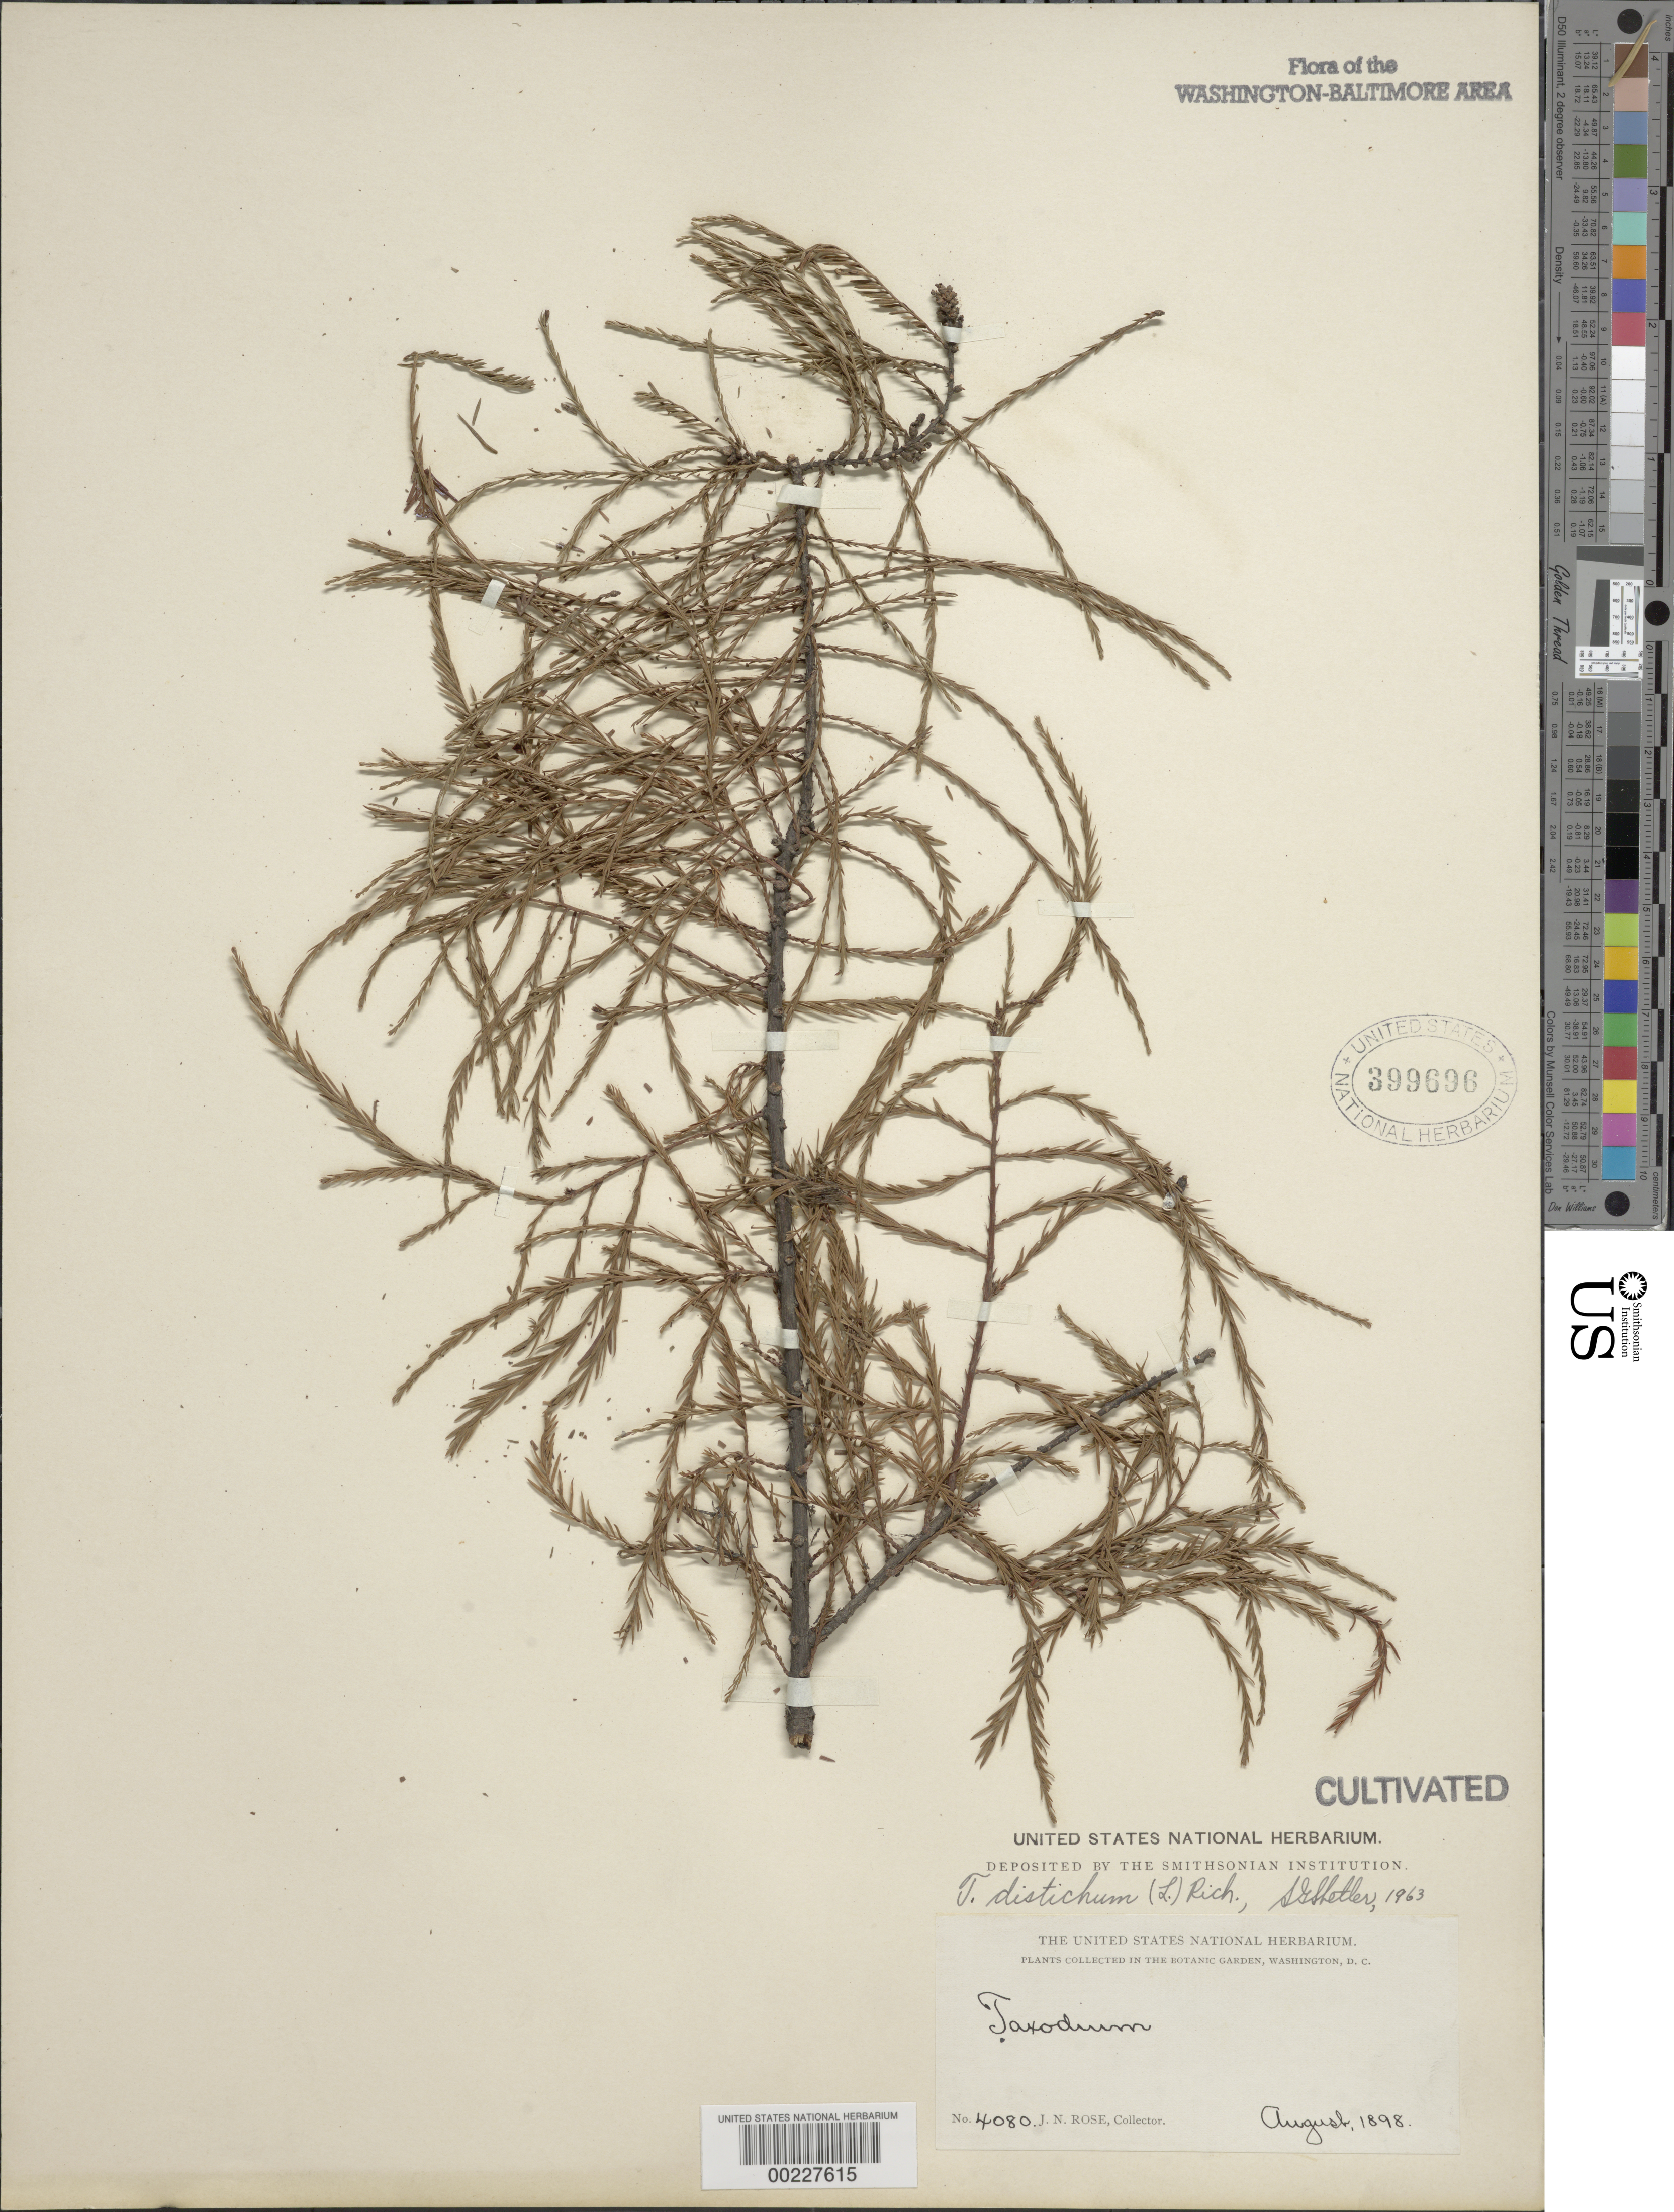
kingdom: Plantae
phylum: Tracheophyta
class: Pinopsida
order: Pinales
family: Cupressaceae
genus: Taxodium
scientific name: Taxodium distichum var. imbricarium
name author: (L.) Rich.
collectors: J. N. Rose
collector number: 4080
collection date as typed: Aug 1898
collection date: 1898-08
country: United States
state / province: District of Columbia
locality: Botanical Gardens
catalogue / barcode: US 399696